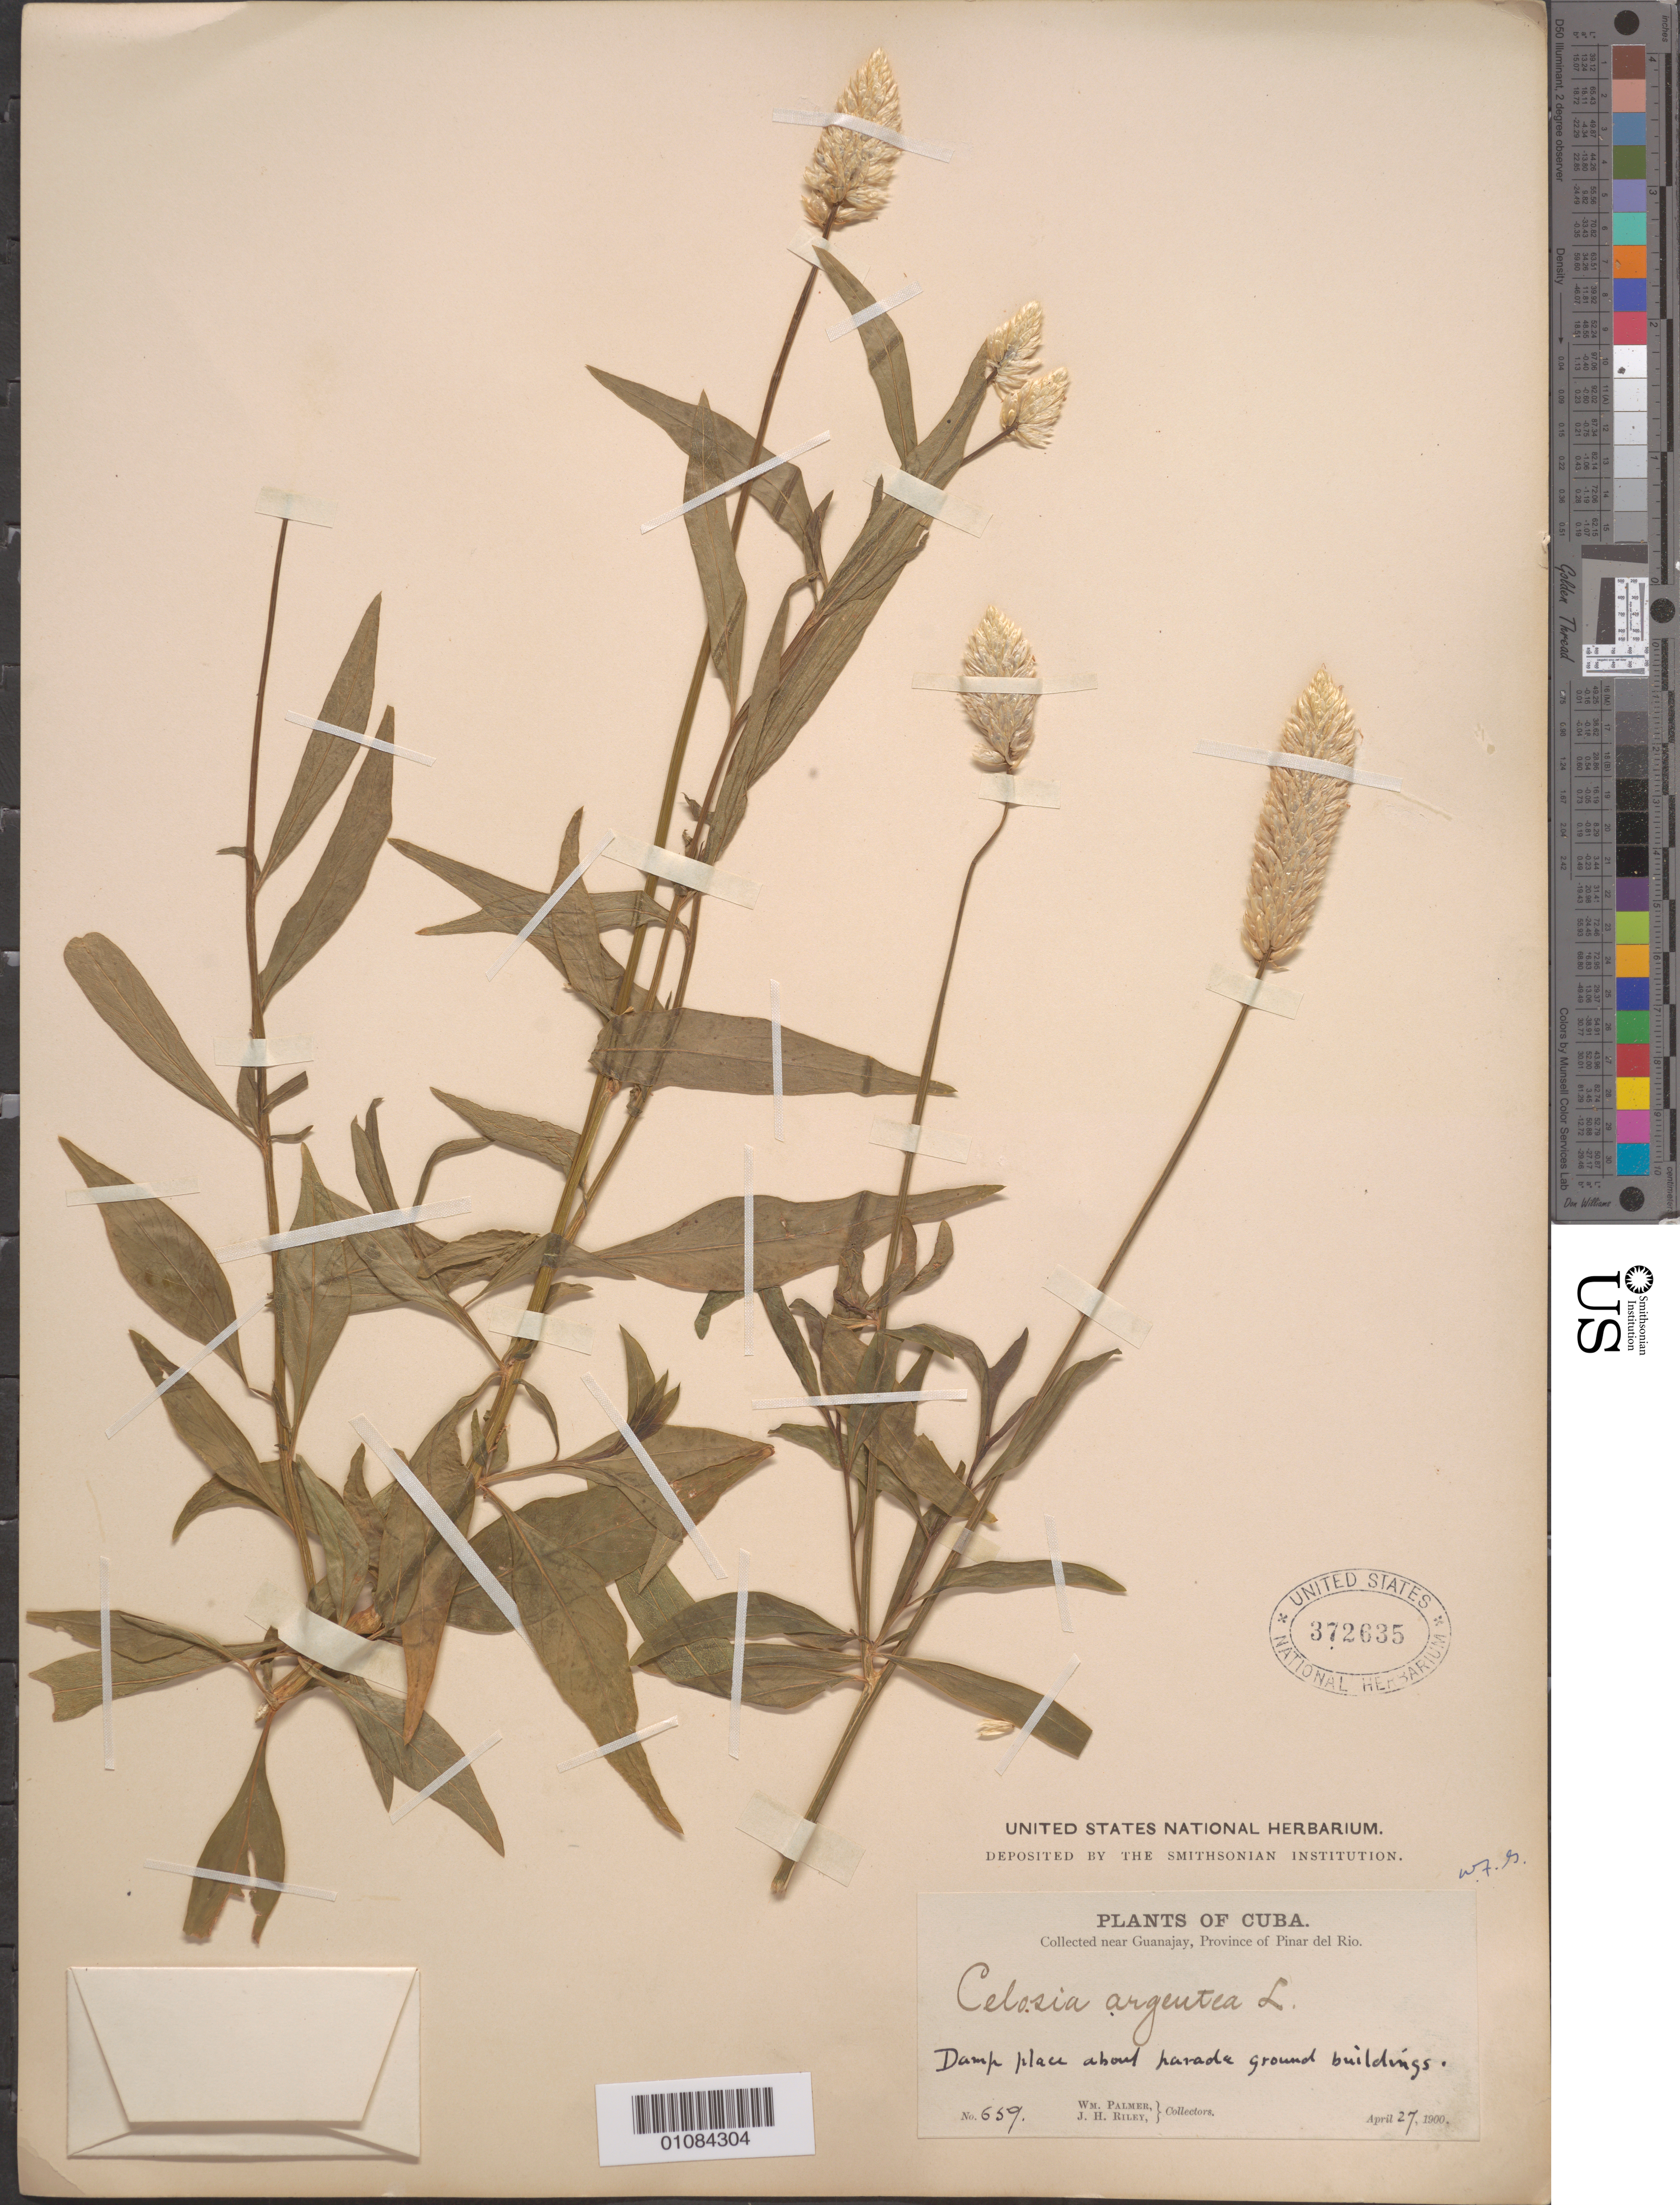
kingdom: Plantae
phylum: Tracheophyta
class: Magnoliopsida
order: Caryophyllales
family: Amaranthaceae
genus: Celosia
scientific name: Celosia argentea var. argentea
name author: L.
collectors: W. Palmer & J. H. Riley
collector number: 659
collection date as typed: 27 Apr 1900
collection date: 1900-04-27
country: Cuba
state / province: Pinar del Rio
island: Cuba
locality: Near Guanajay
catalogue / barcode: US 372635